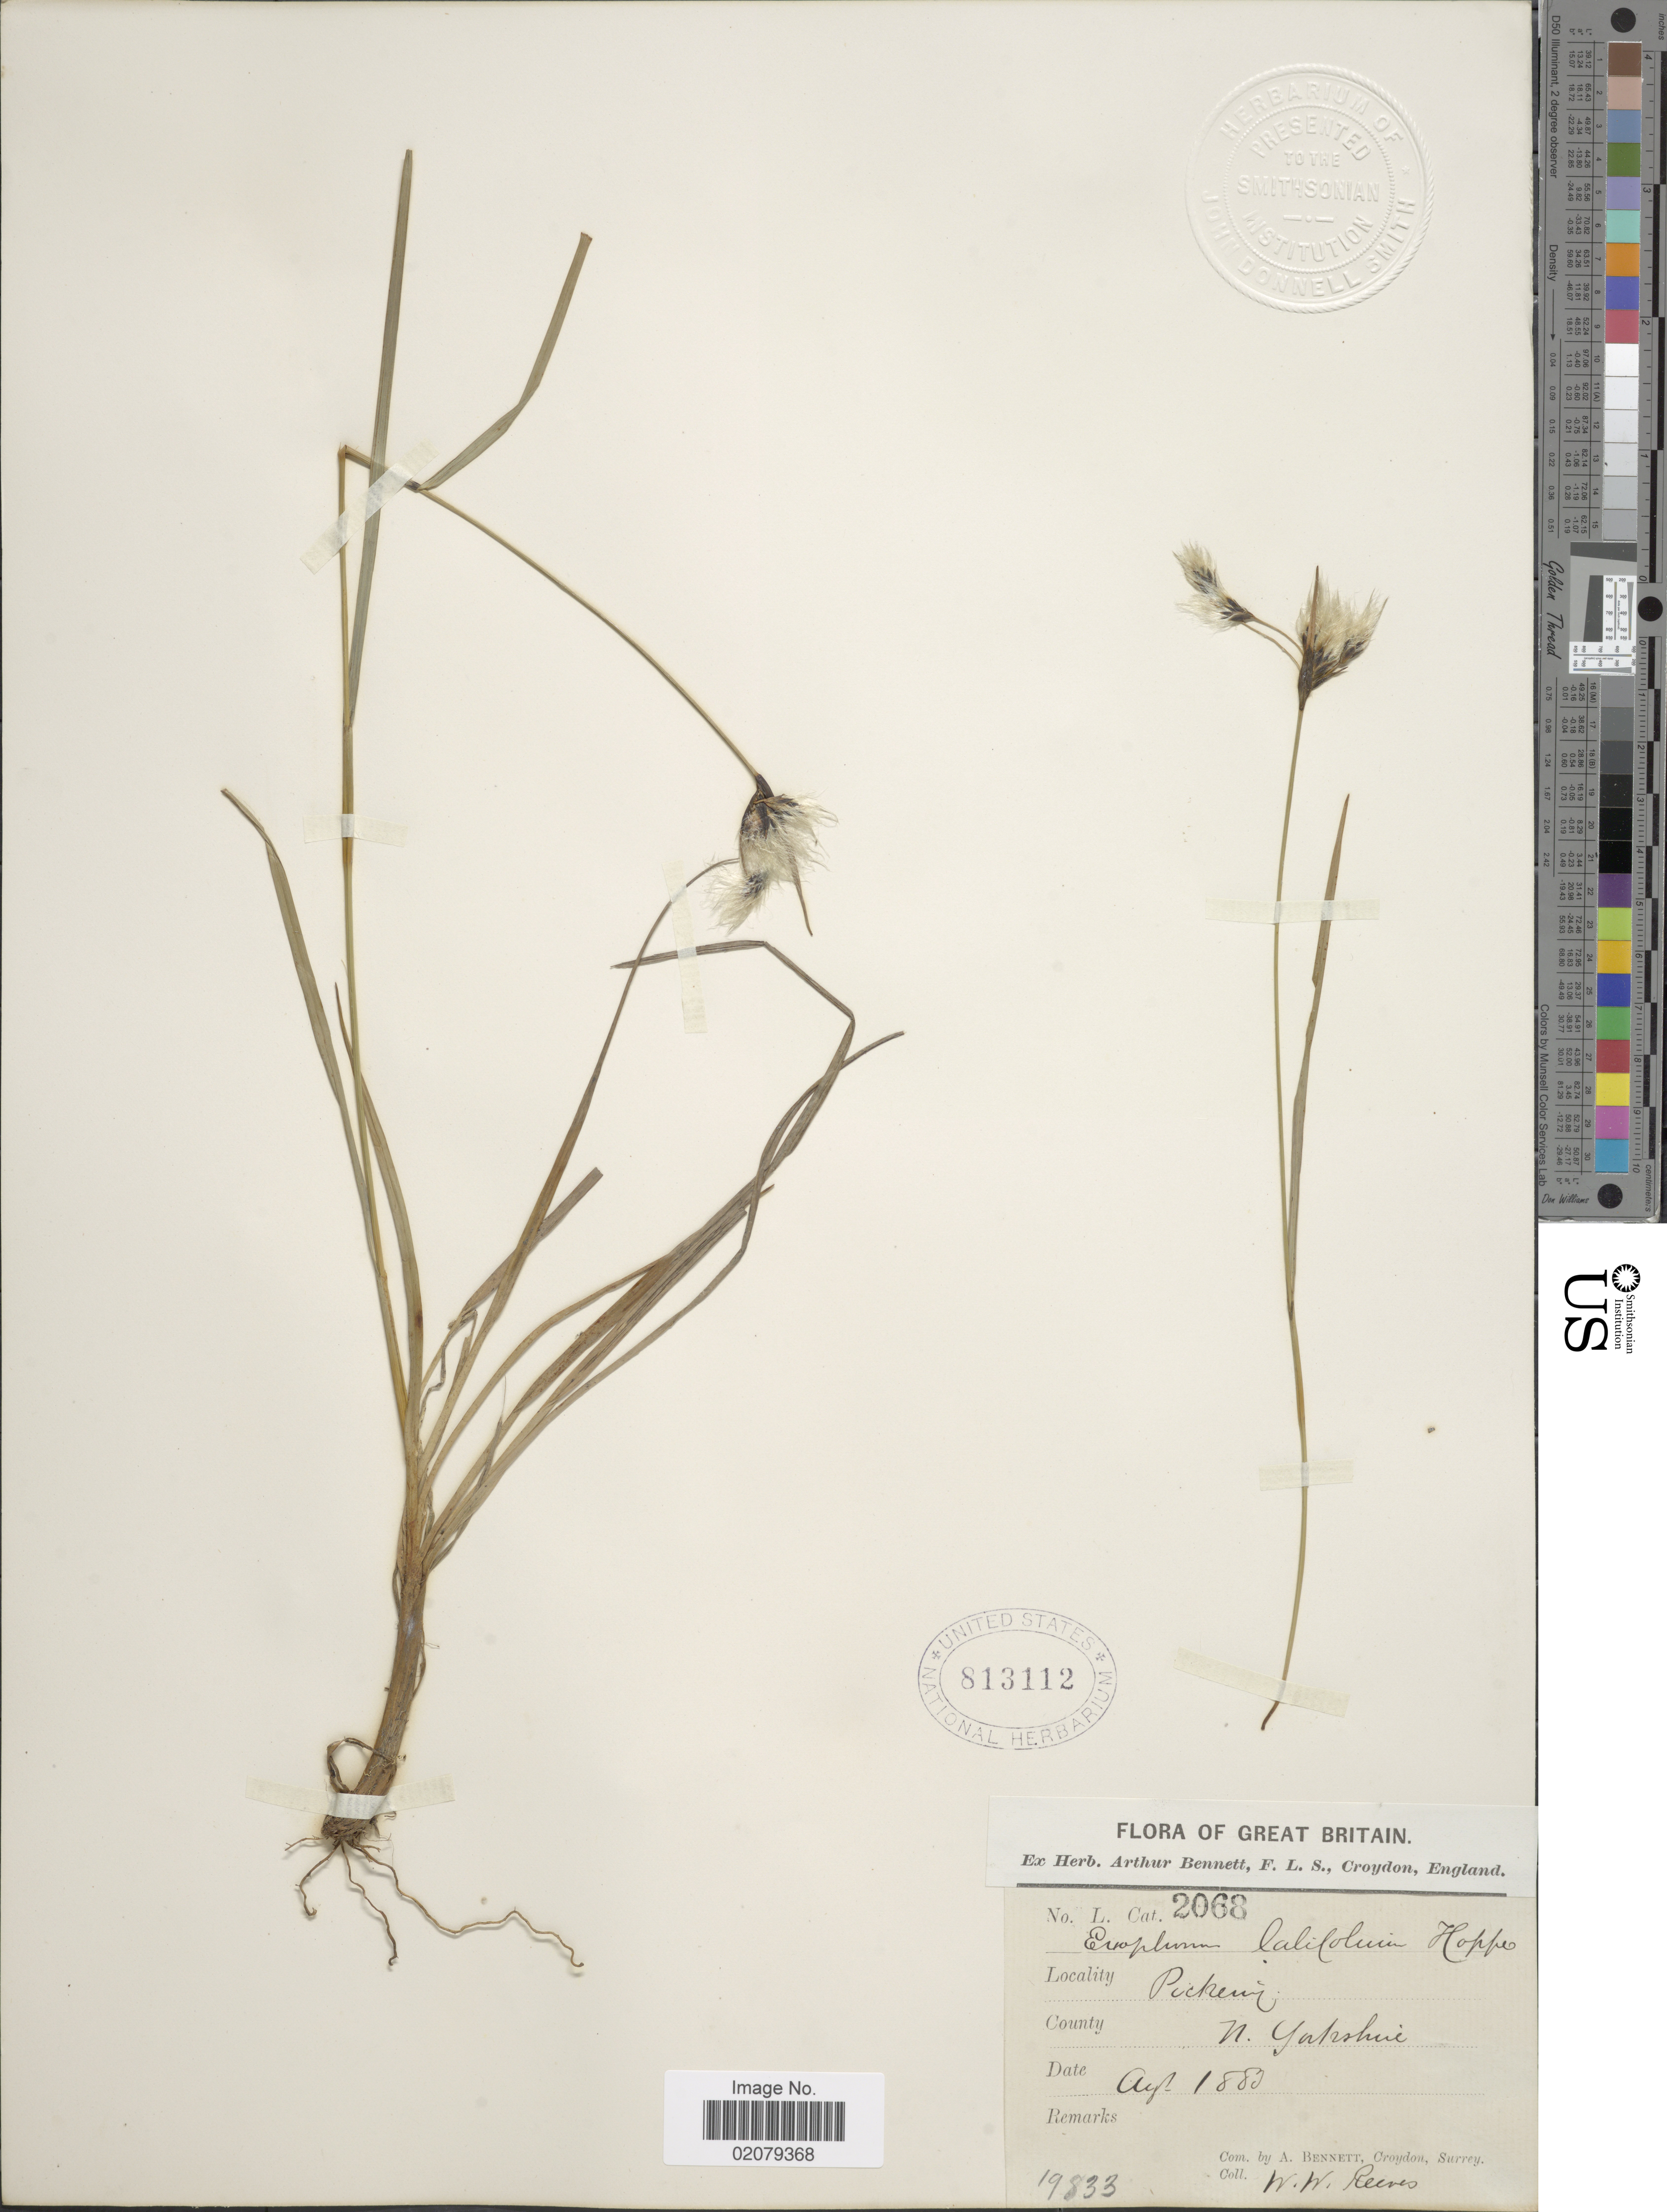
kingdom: Plantae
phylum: Tracheophyta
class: Liliopsida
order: Poales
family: Cyperaceae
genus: Eriophorum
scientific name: Eriophorum latifolium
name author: Hoppe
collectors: W. Reeves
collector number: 2068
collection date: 1883-08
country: United Kingdom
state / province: England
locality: Great Britain, Pickering, N. Yorkshire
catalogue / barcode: US 813112